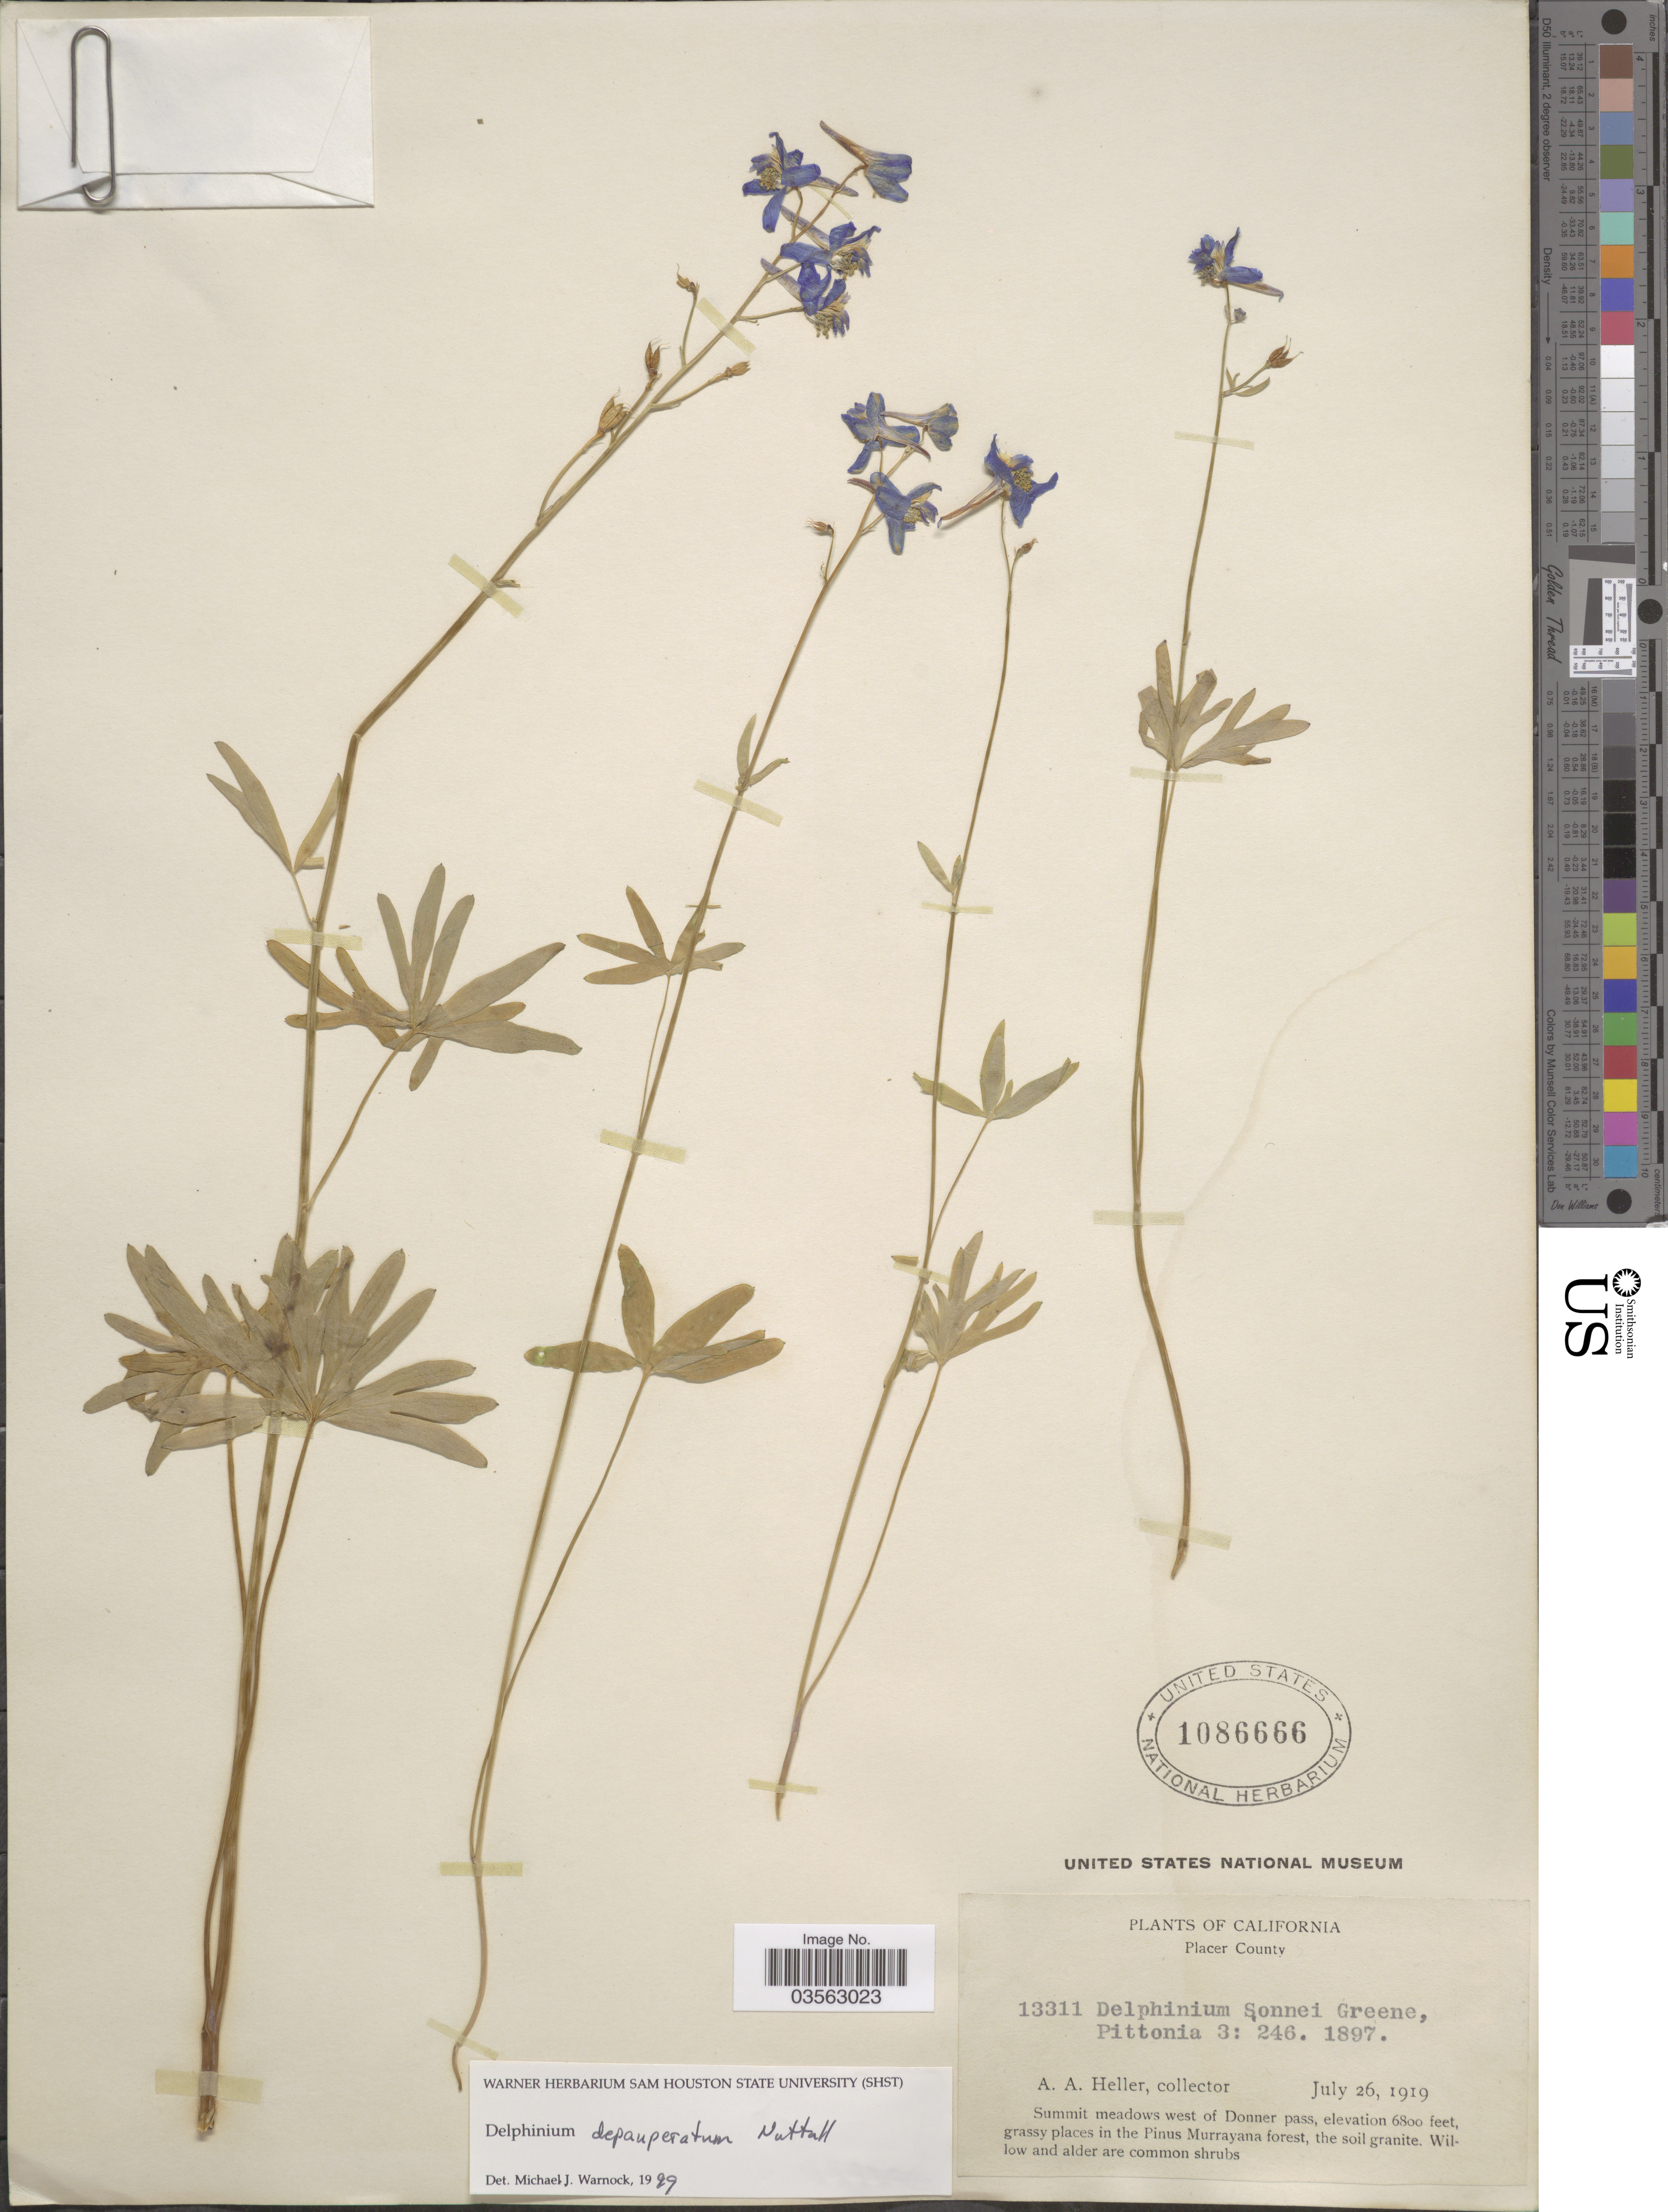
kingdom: Plantae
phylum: Tracheophyta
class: Magnoliopsida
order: Ranunculales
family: Ranunculaceae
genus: Delphinium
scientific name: Delphinium depauperatum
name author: Nutt.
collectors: A. A. Heller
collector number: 13311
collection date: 1919-07-26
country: United States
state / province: California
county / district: Placer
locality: Placer County. Summit meadows west of Donner Pass.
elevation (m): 2073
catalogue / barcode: US 1086666